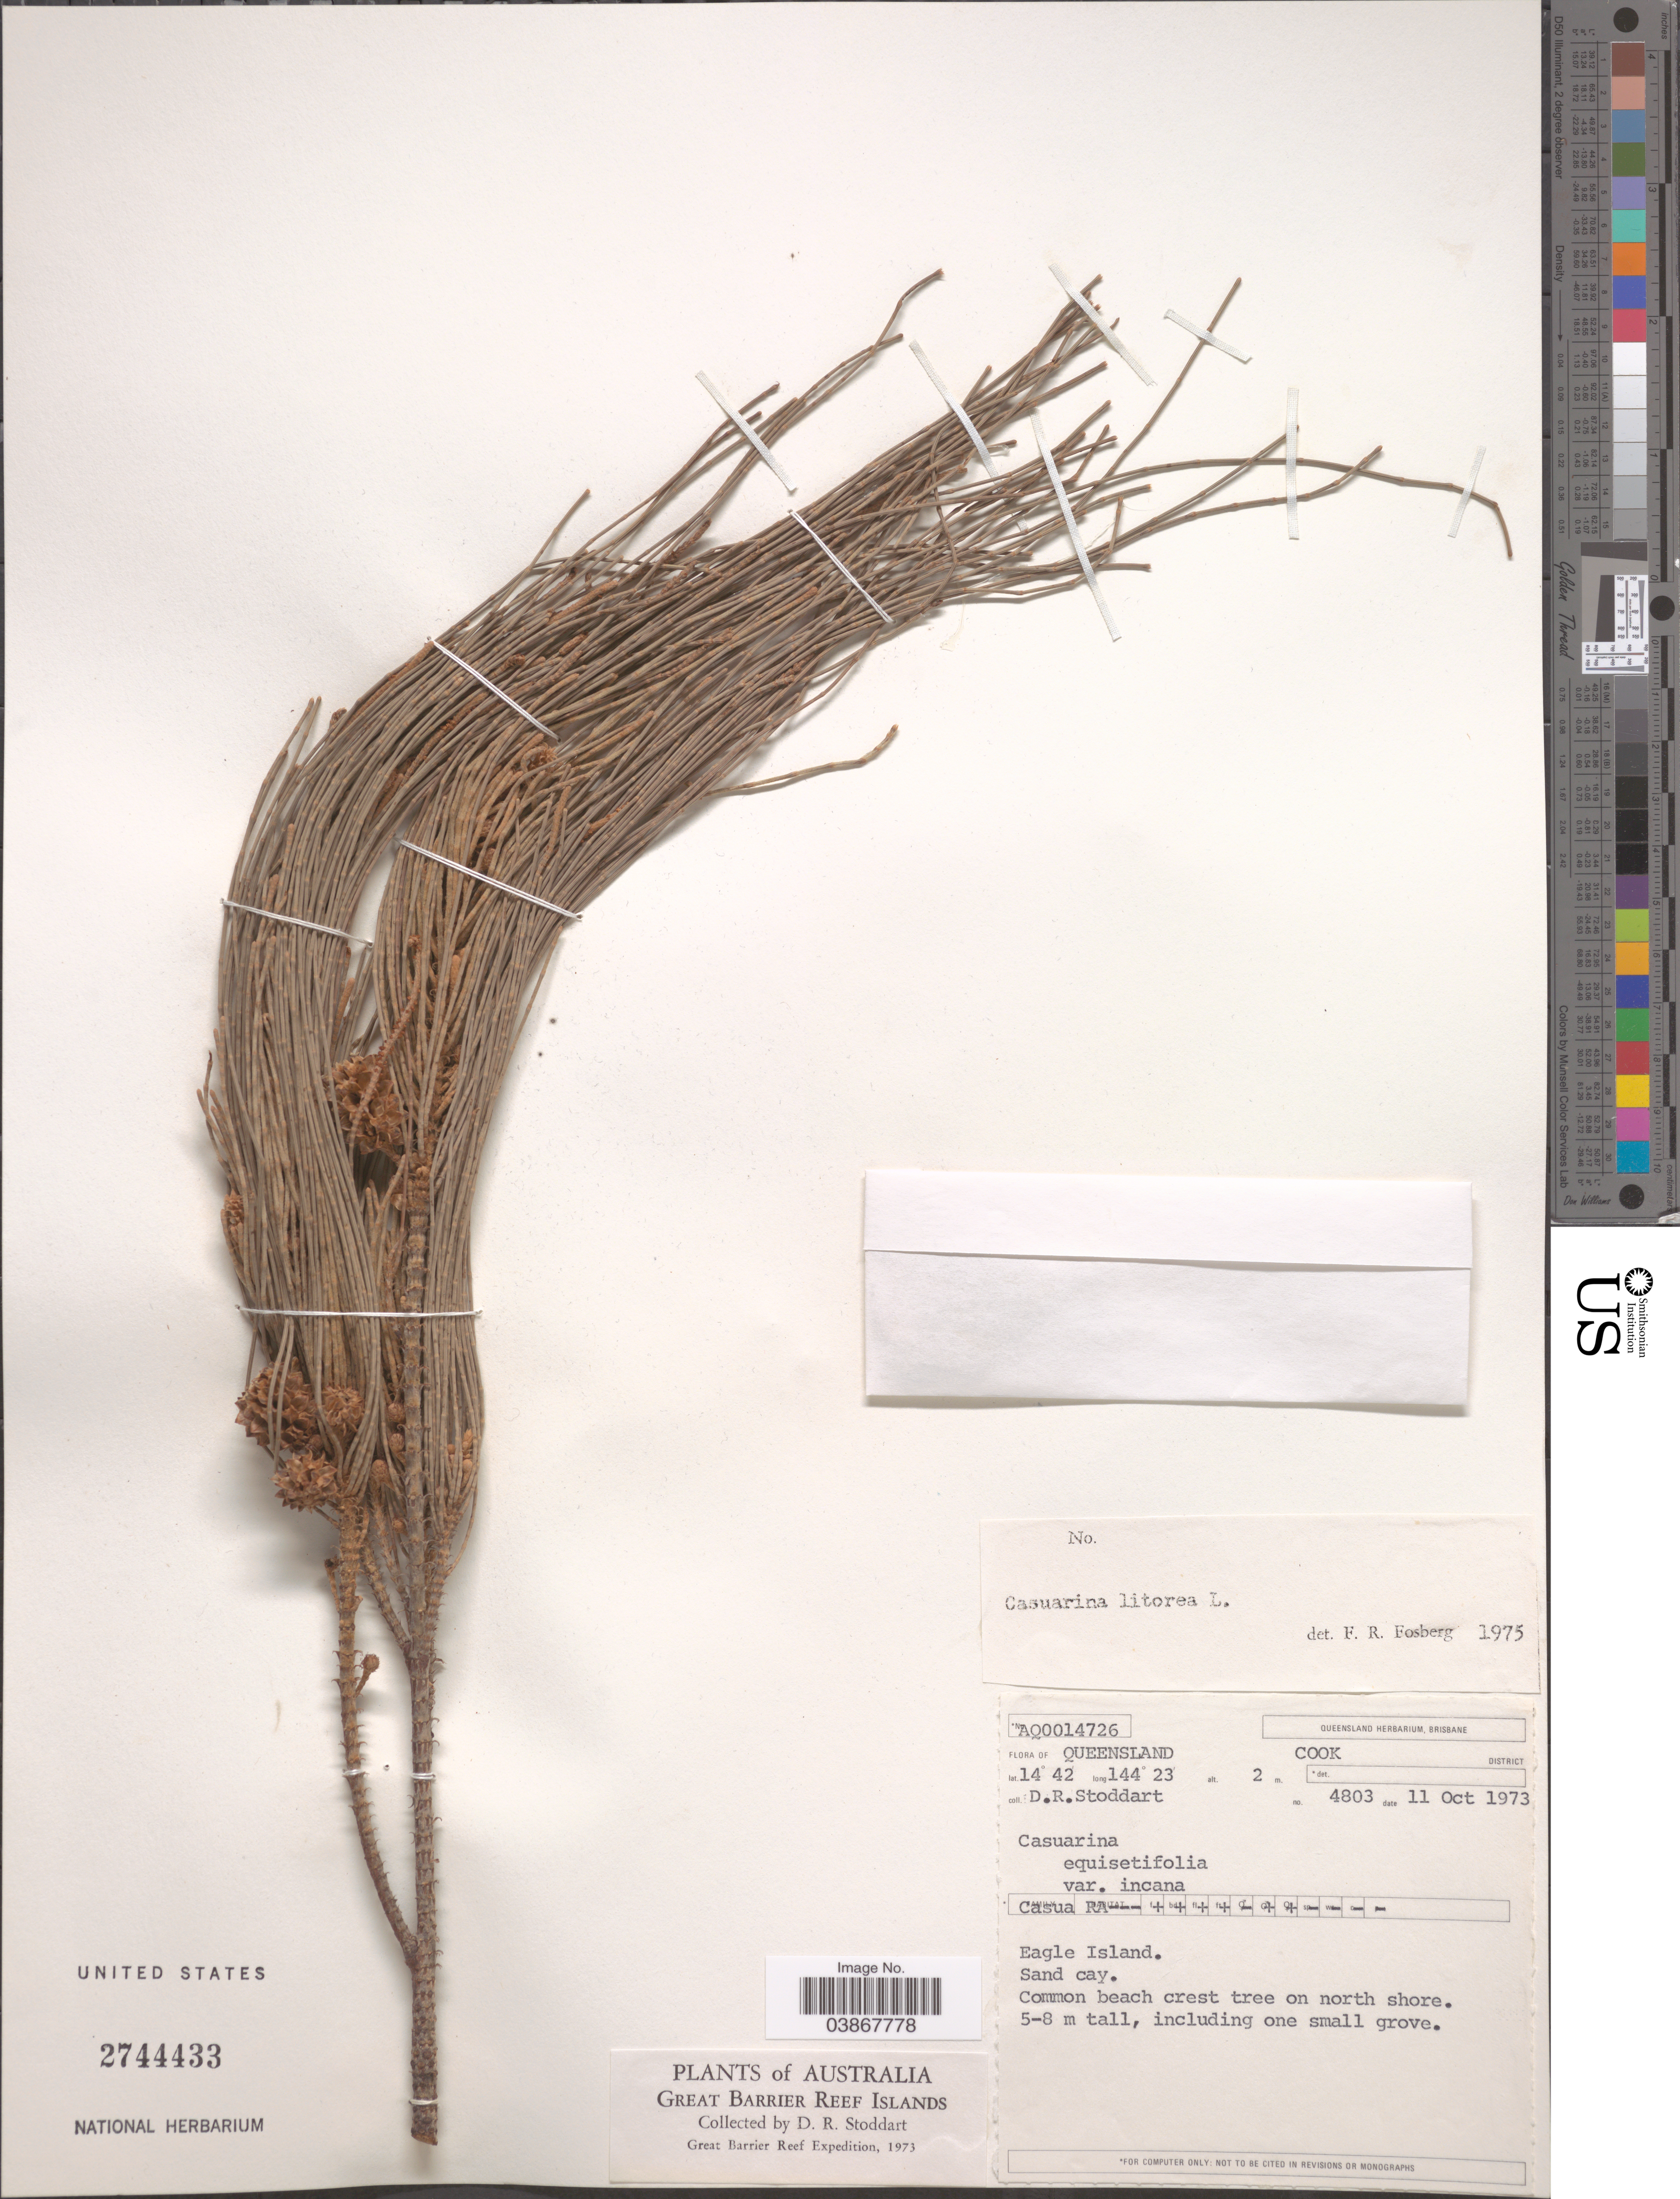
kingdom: Plantae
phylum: Tracheophyta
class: Magnoliopsida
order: Fagales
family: Casuarinaceae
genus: Casuarina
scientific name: Casuarina equisetifolia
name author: L.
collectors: D. R. Stoddart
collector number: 4803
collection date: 1973-10-11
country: Australia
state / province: Queensland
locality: Cook District. Eagle Island, on north shore. Great Barrier Reef Islands.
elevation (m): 2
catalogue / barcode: US 2744433